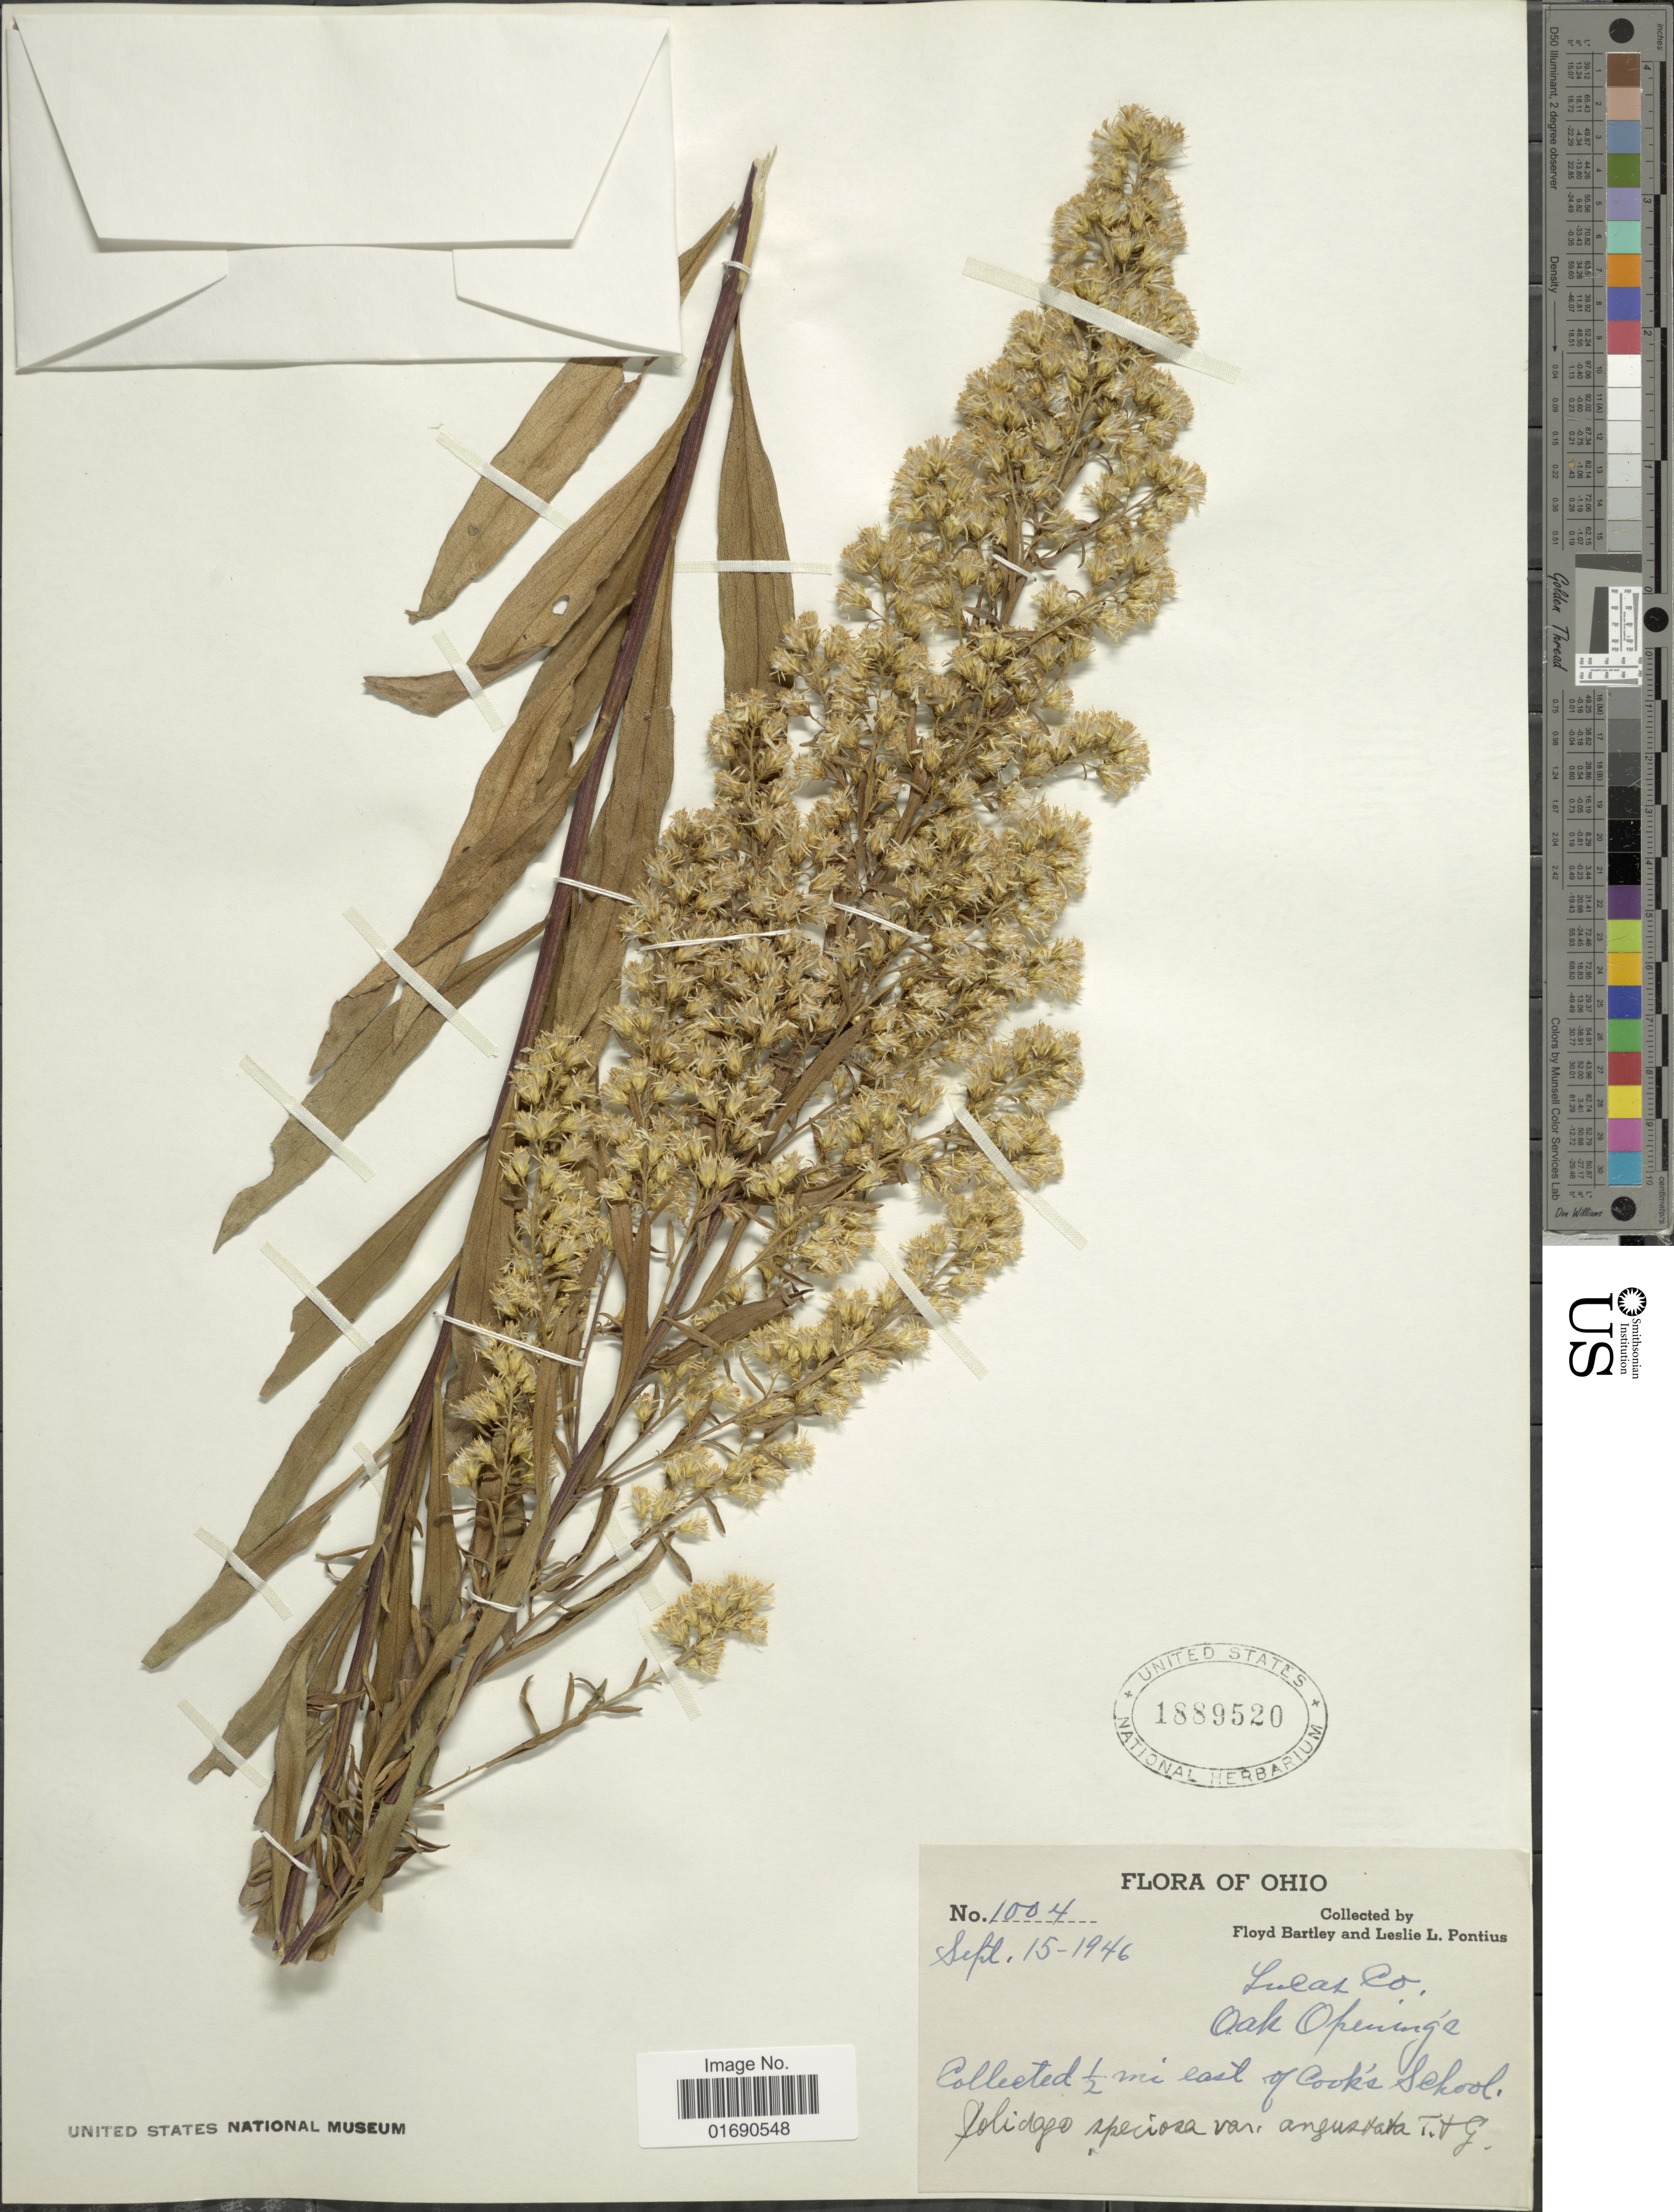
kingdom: Plantae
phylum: Tracheophyta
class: Magnoliopsida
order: Asterales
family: Asteraceae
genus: Solidago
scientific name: Solidago speciosa var. angustata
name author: Torr. & A. Gray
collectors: F. Bartley & L. Pontius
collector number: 1004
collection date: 1946-09-15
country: United States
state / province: Ohio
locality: Lucas Co., Oak Opening's, ½ mi east of Cook's School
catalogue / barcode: US 1889520